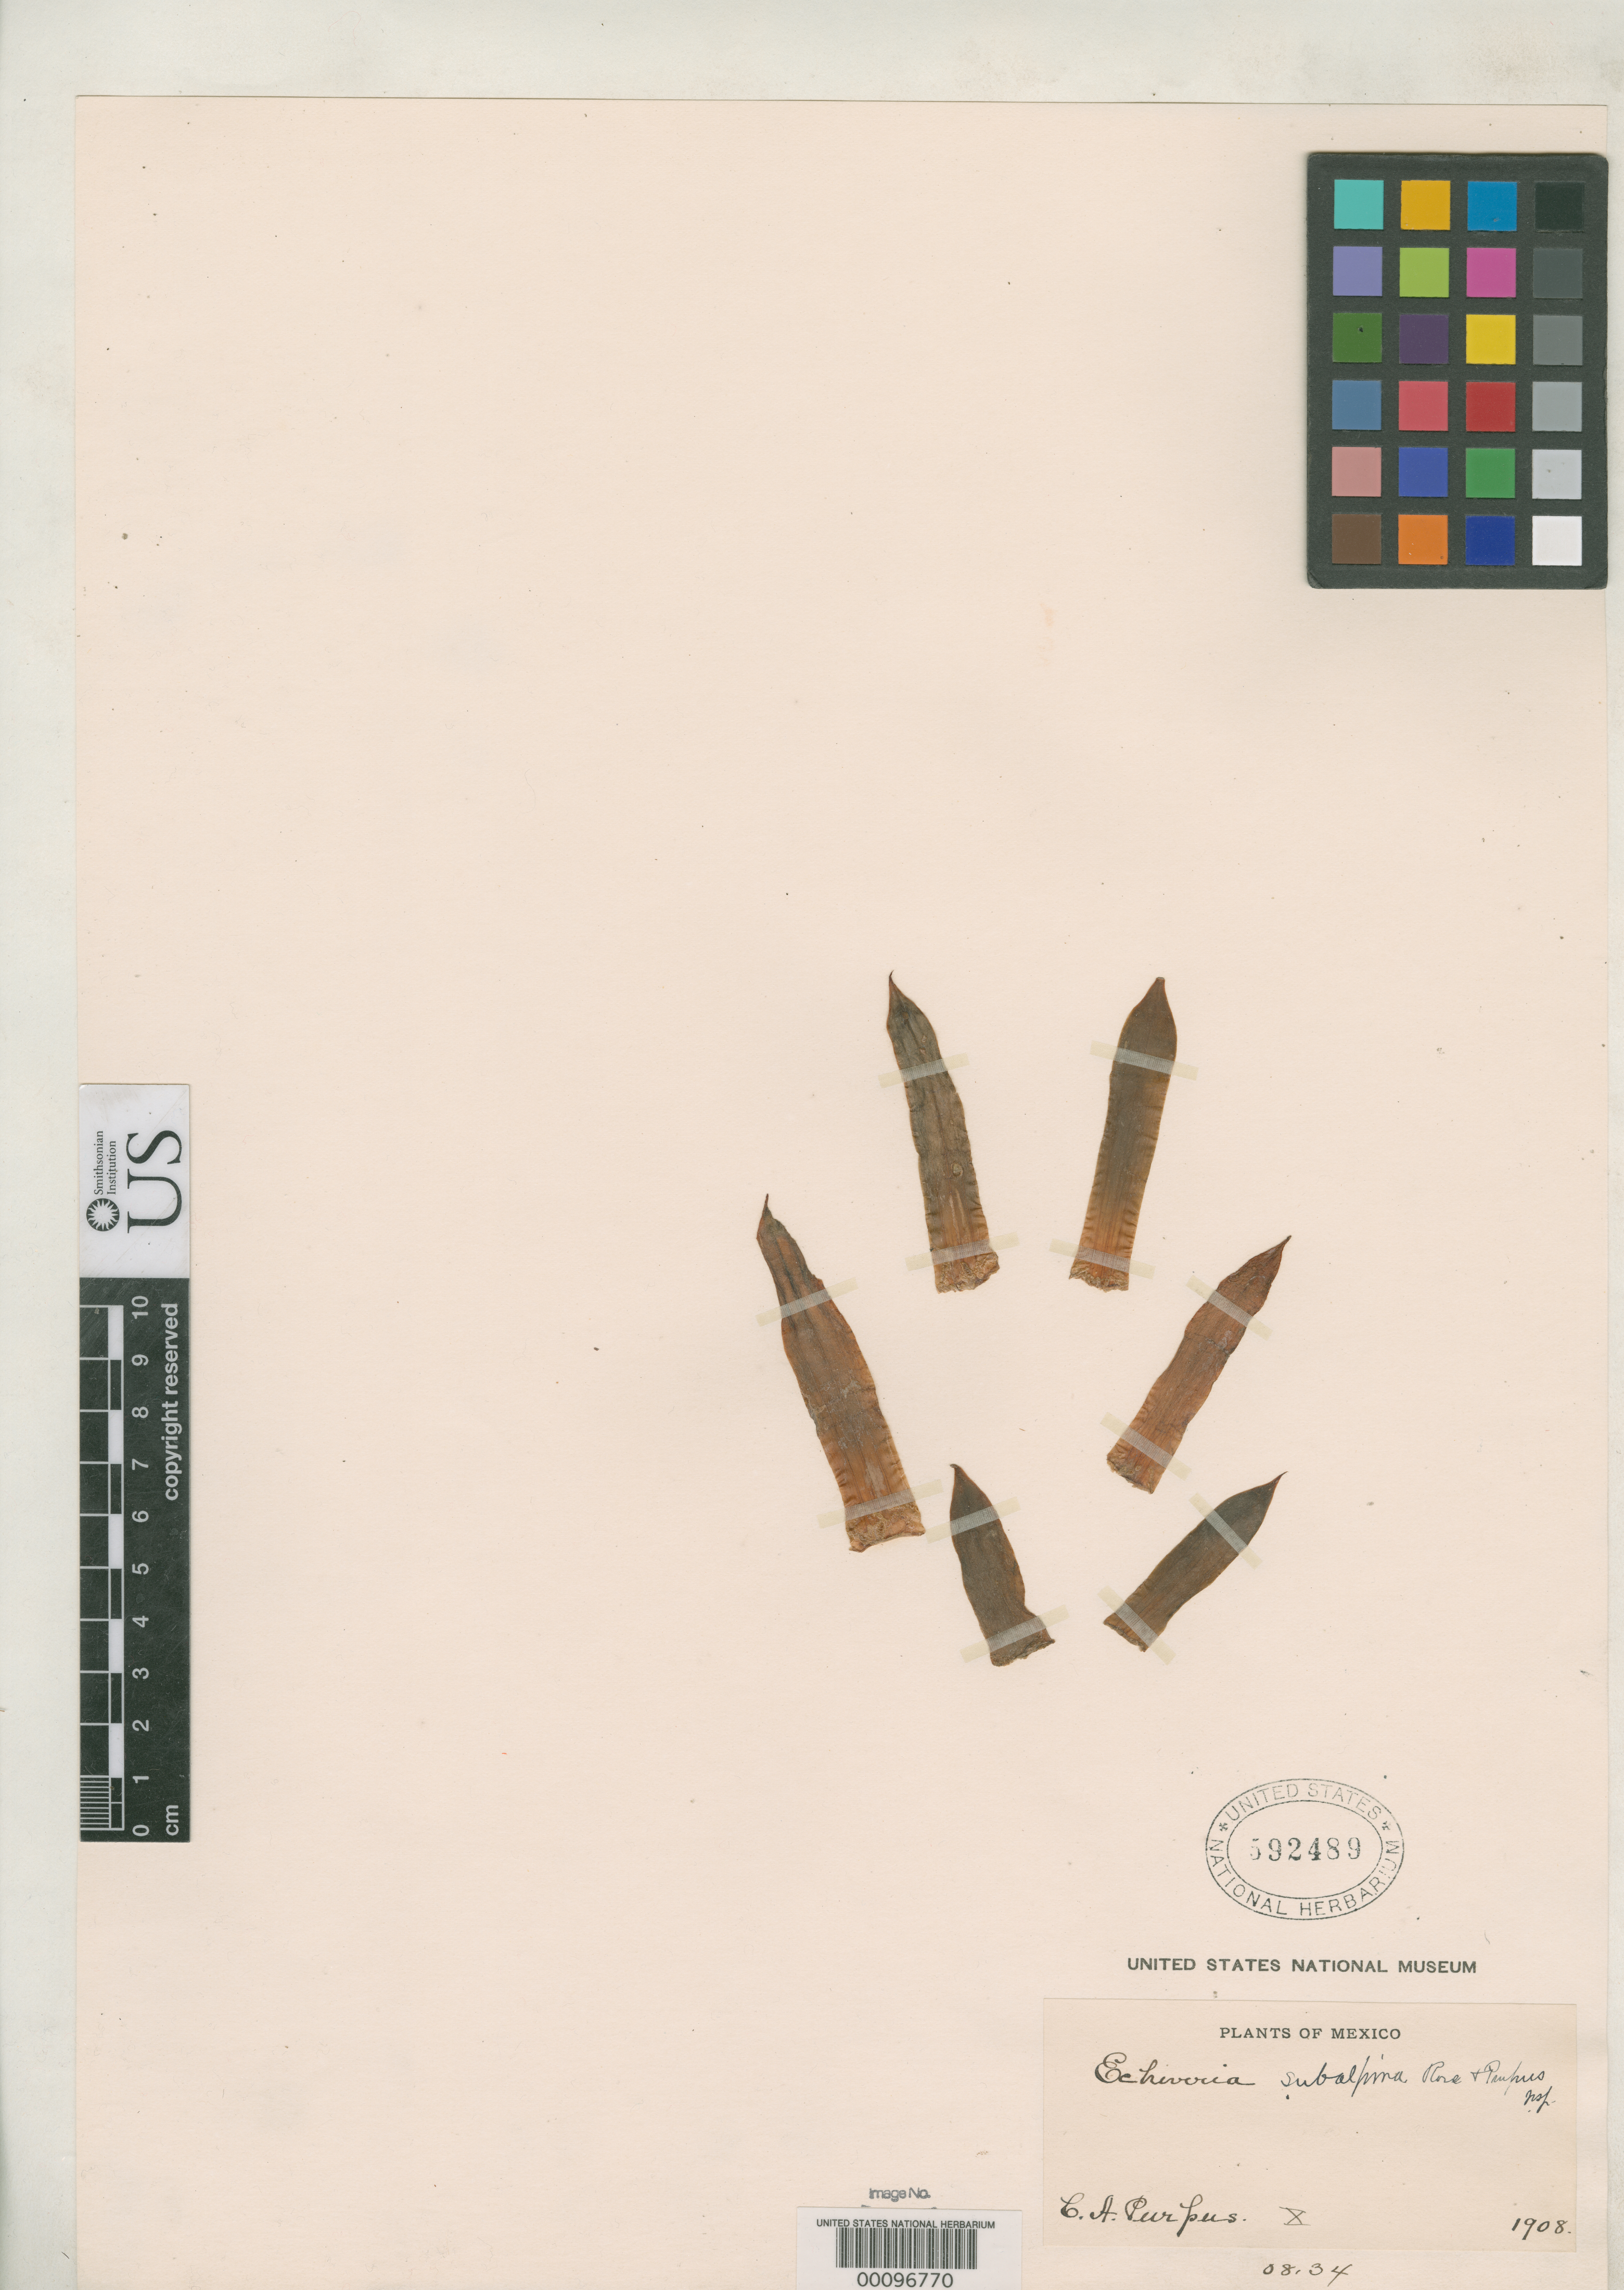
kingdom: Plantae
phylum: Tracheophyta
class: Magnoliopsida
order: Saxifragales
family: Crassulaceae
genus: Echeveria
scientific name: Echeveria subalpina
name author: Rose & Purpus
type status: Holotype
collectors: C. A. Purpus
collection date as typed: Oct 1907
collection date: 1907-10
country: Mexico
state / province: Veracruz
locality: Orizaba.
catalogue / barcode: US 592489